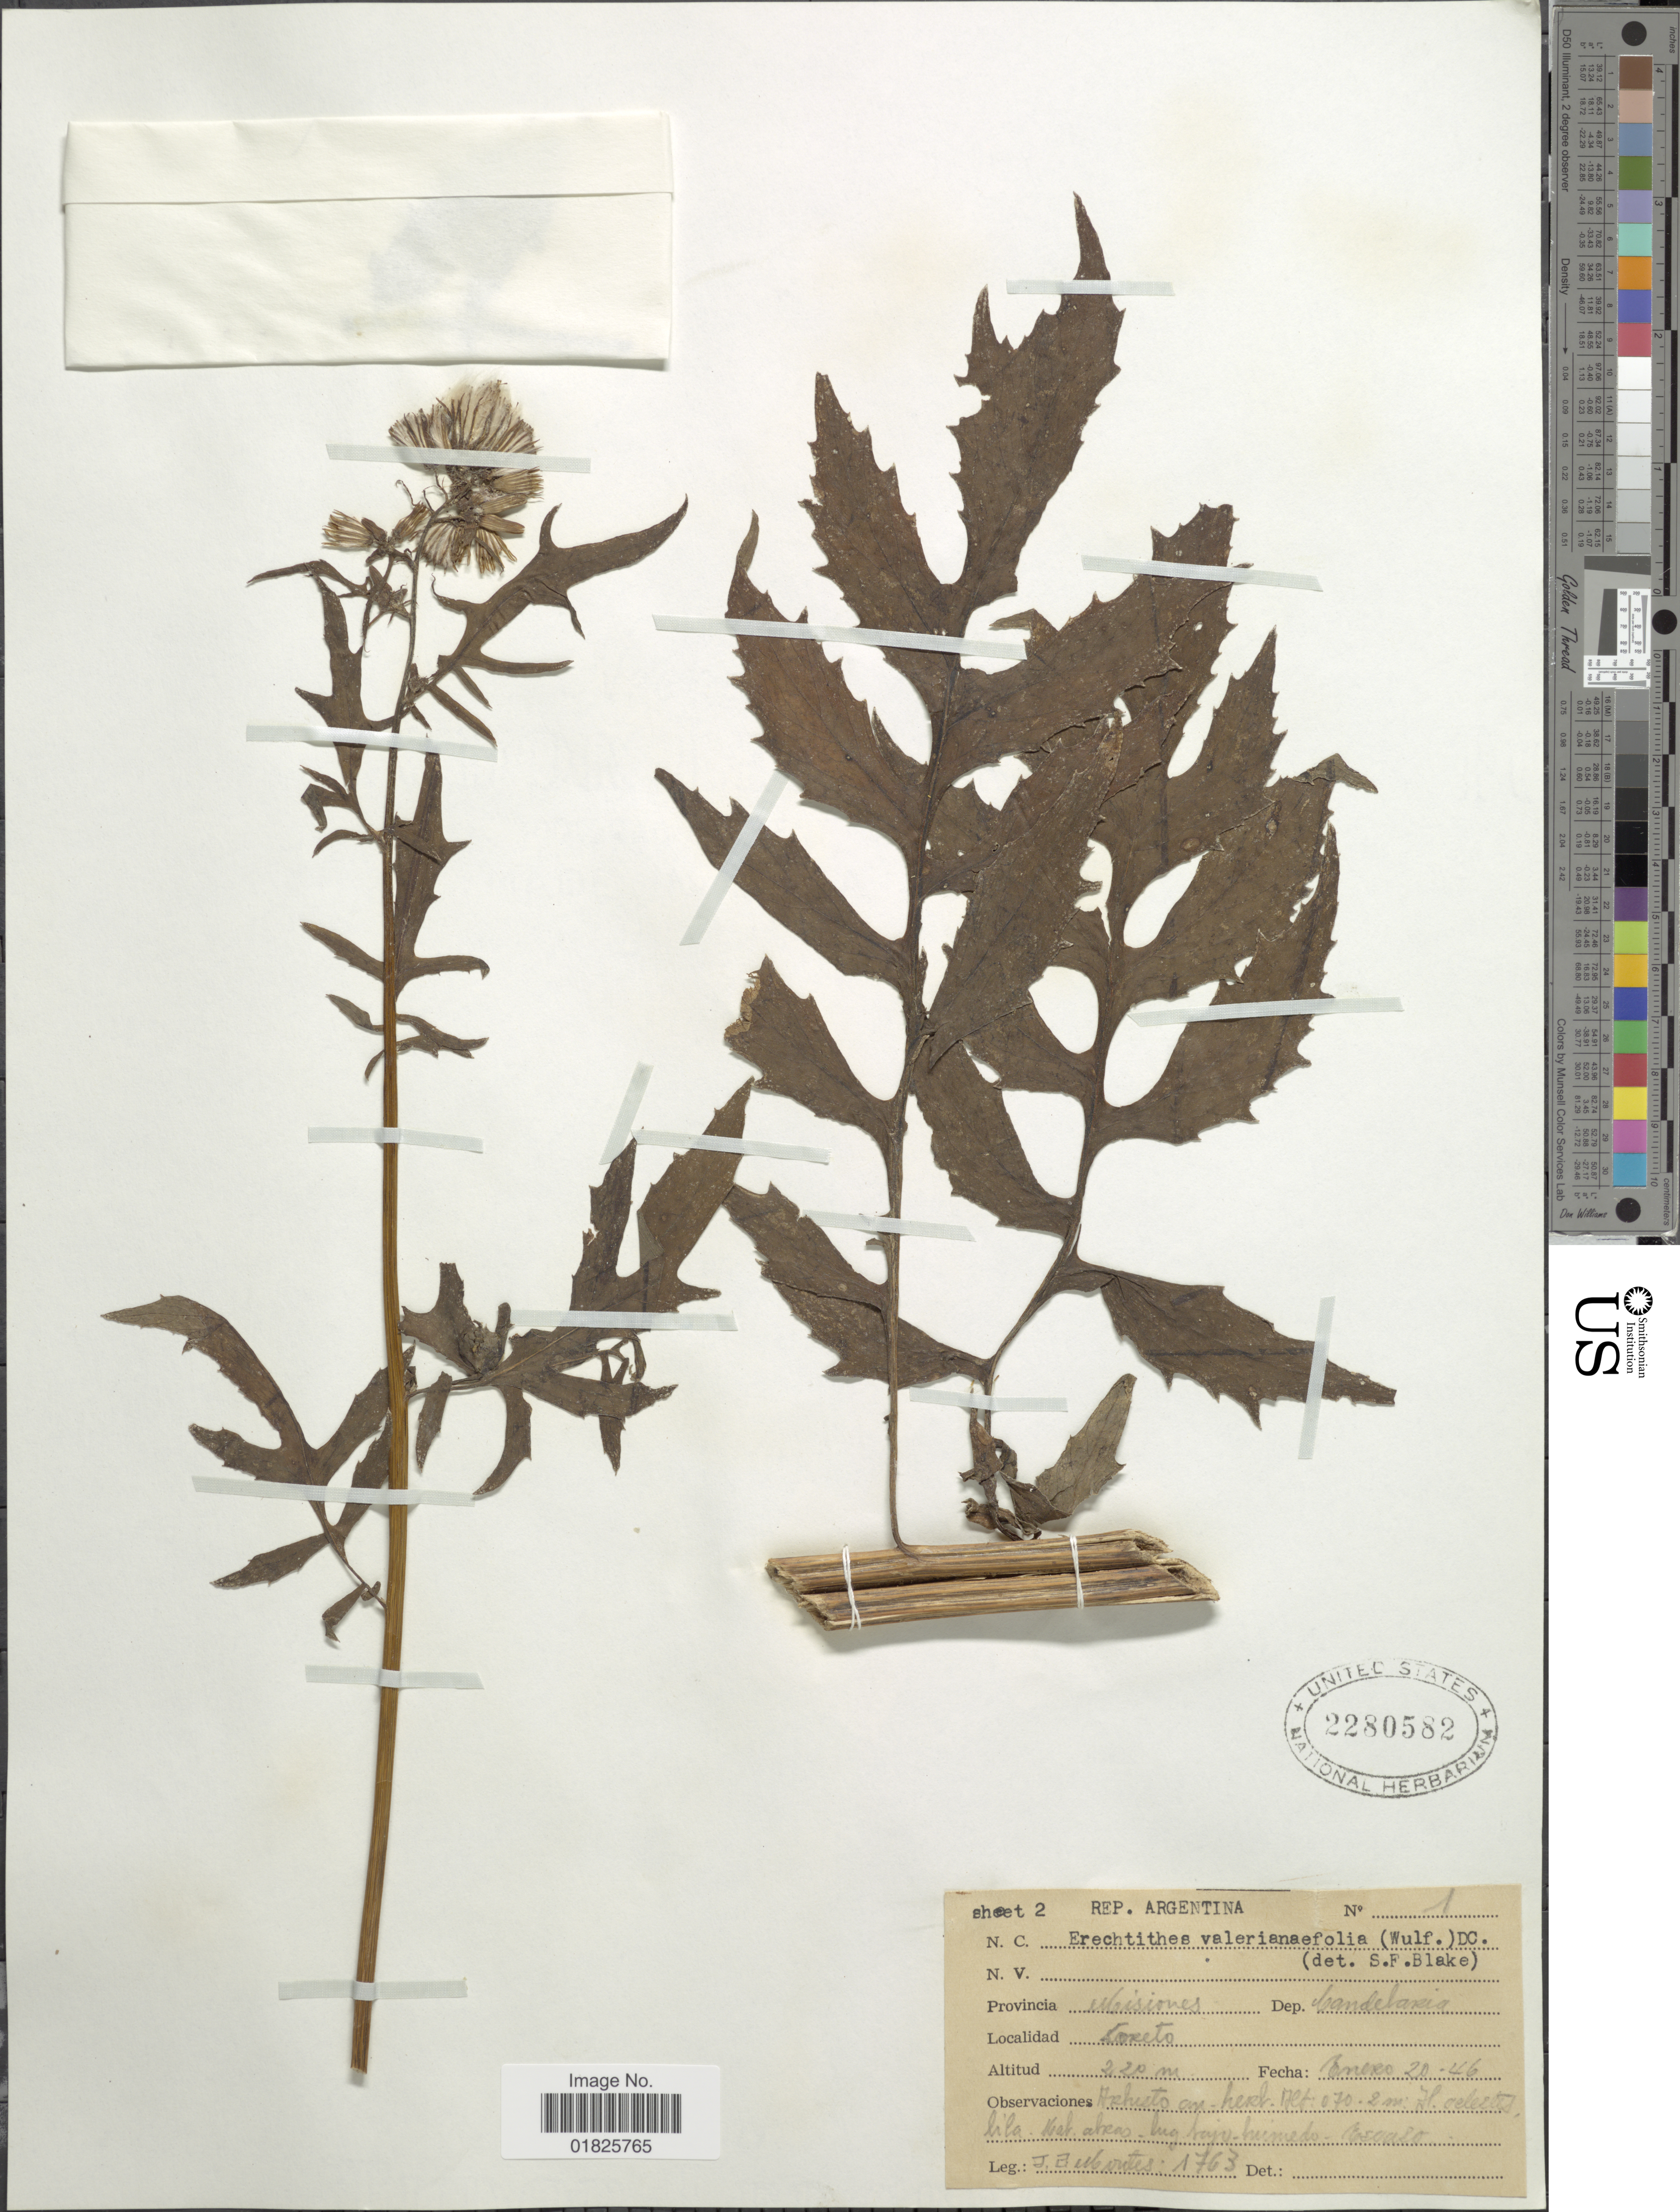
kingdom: Plantae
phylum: Tracheophyta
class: Magnoliopsida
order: Asterales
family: Asteraceae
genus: Erechtites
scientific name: Erechtites valerianifolius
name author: (Link ex Spreng.) DC.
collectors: J. E. Montes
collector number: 1763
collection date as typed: Transcribed d/m/y: 20/1/46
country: Argentina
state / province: Misiones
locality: Dep. Candelaria. Loreto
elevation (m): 220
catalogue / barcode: US 2280582